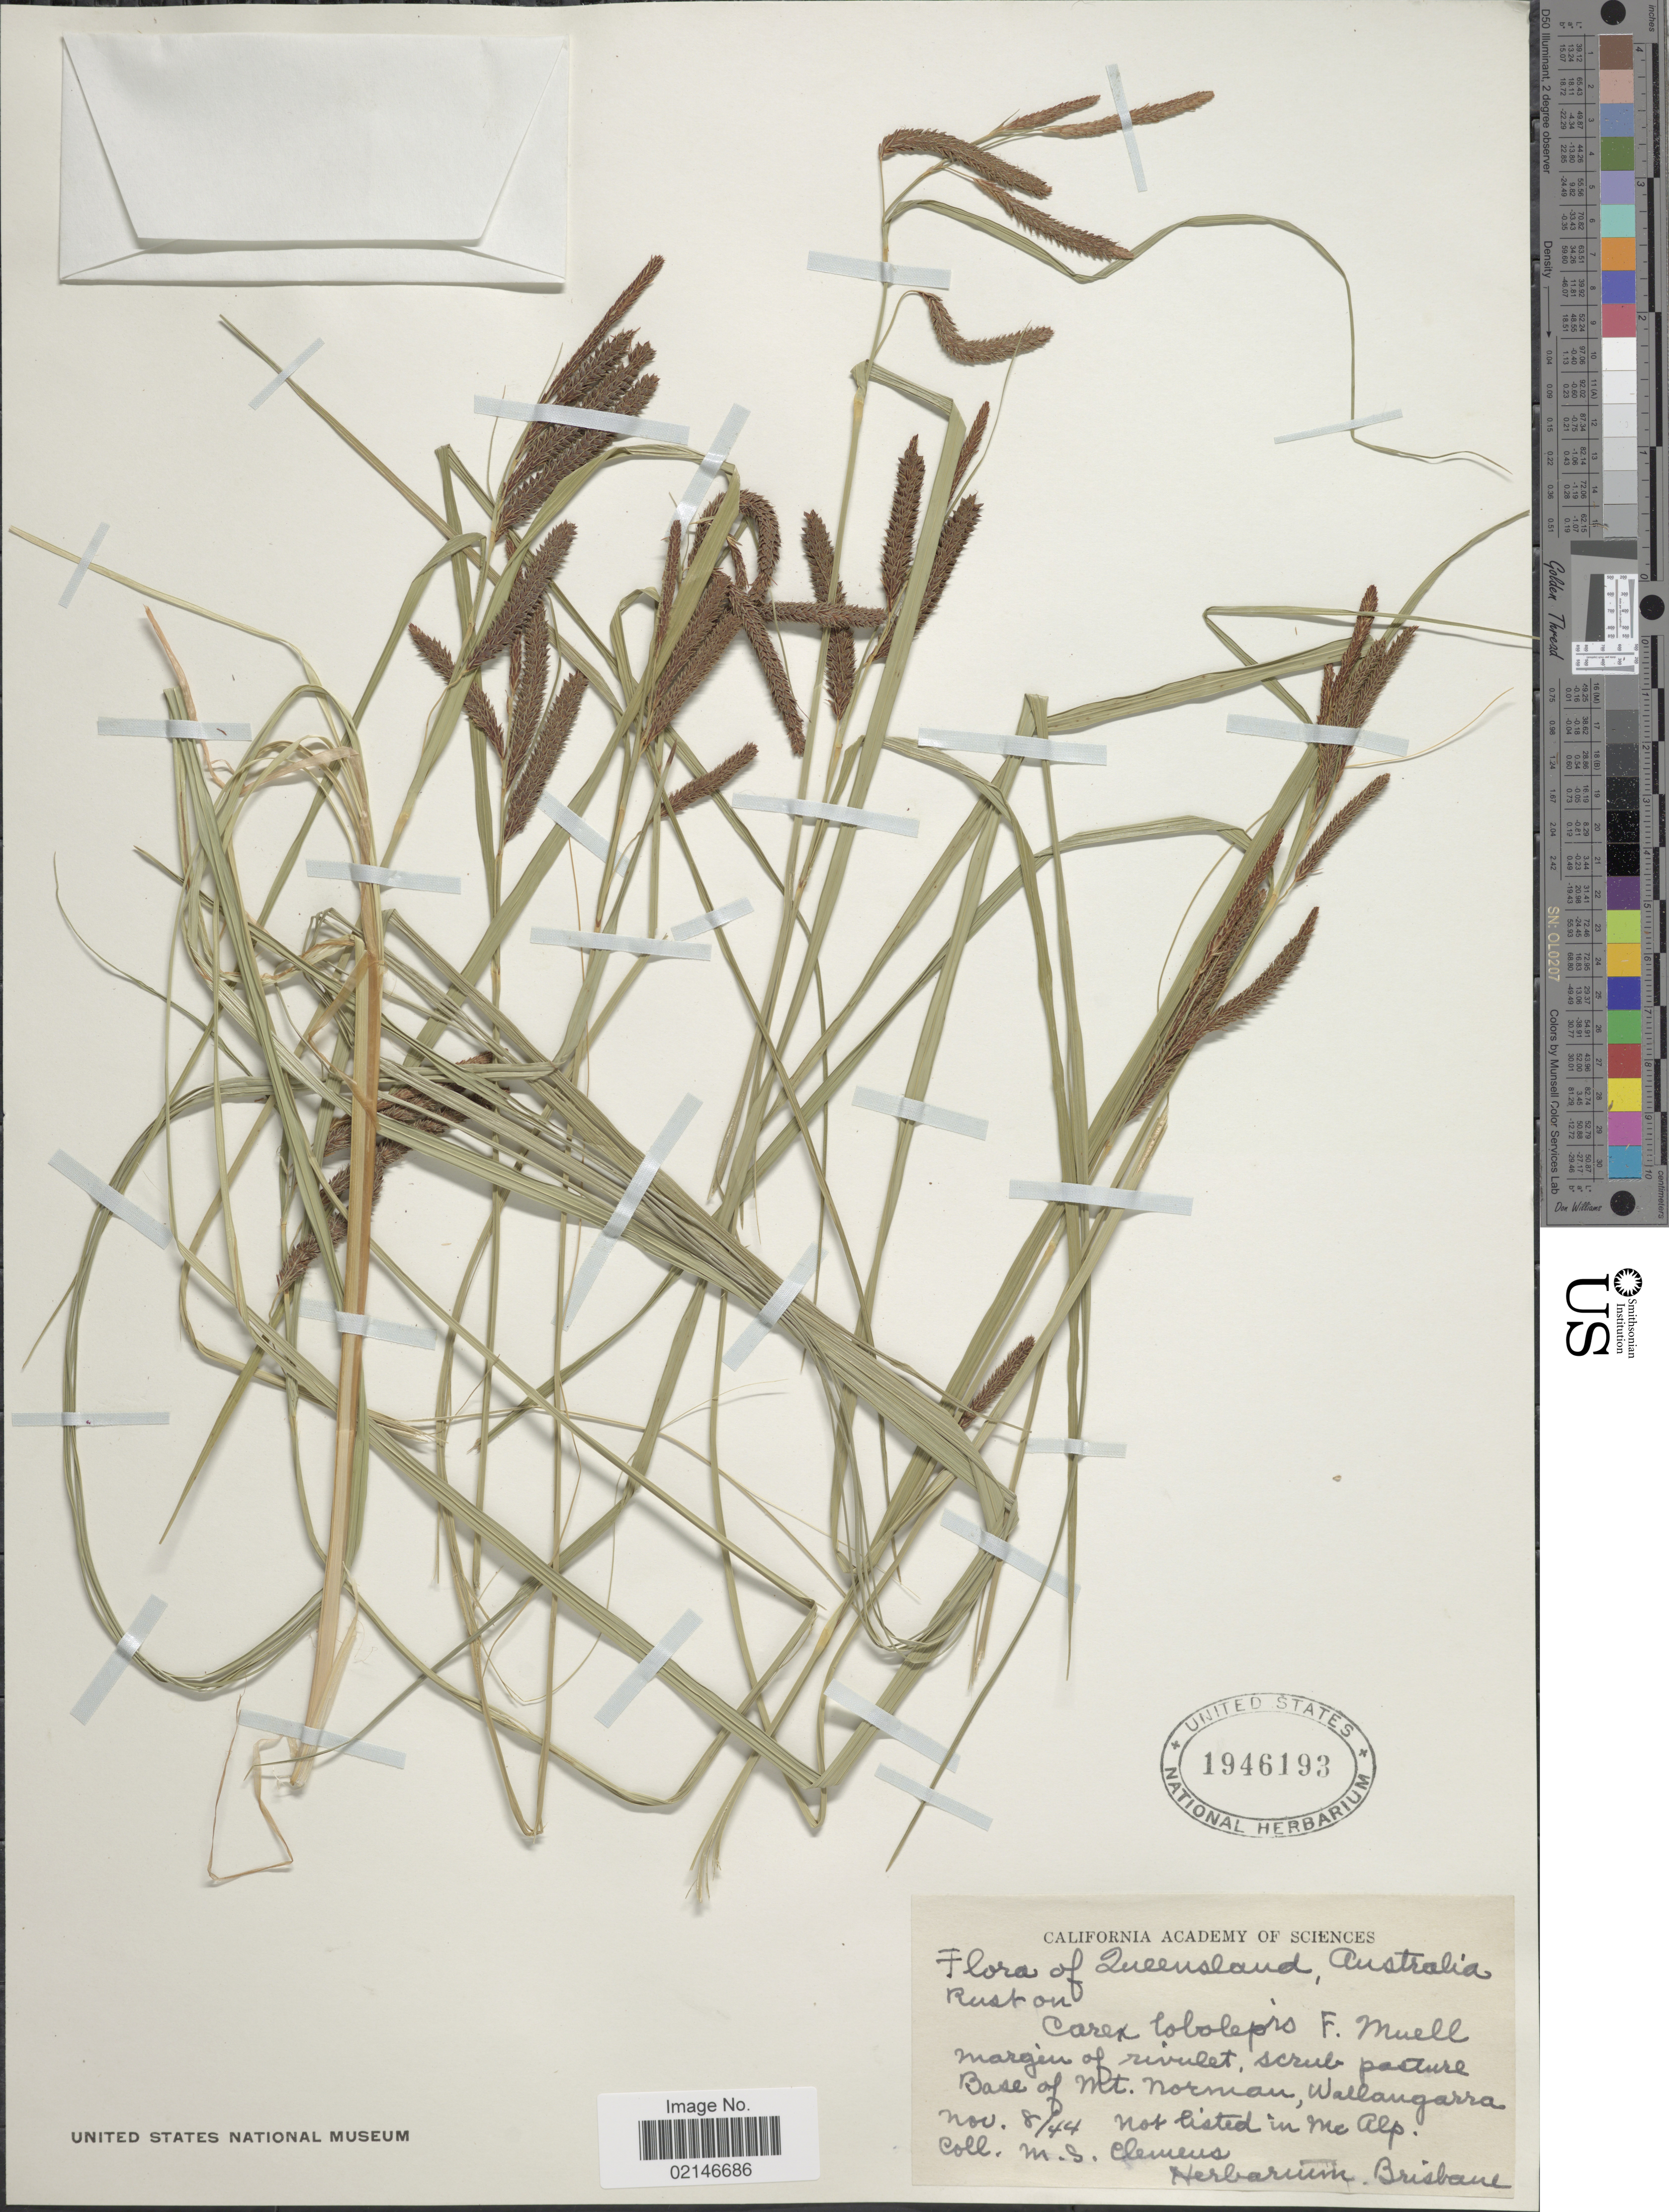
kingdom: Plantae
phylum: Tracheophyta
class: Liliopsida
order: Poales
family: Cyperaceae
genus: Carex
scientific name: Carex lobolepis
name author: F. Muell.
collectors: M. S. Clemens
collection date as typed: Transcribed d/m/y: 8/11/44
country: Australia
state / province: Queensland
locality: Base of Mt. Norman, Wallangarra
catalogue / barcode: US 1946193